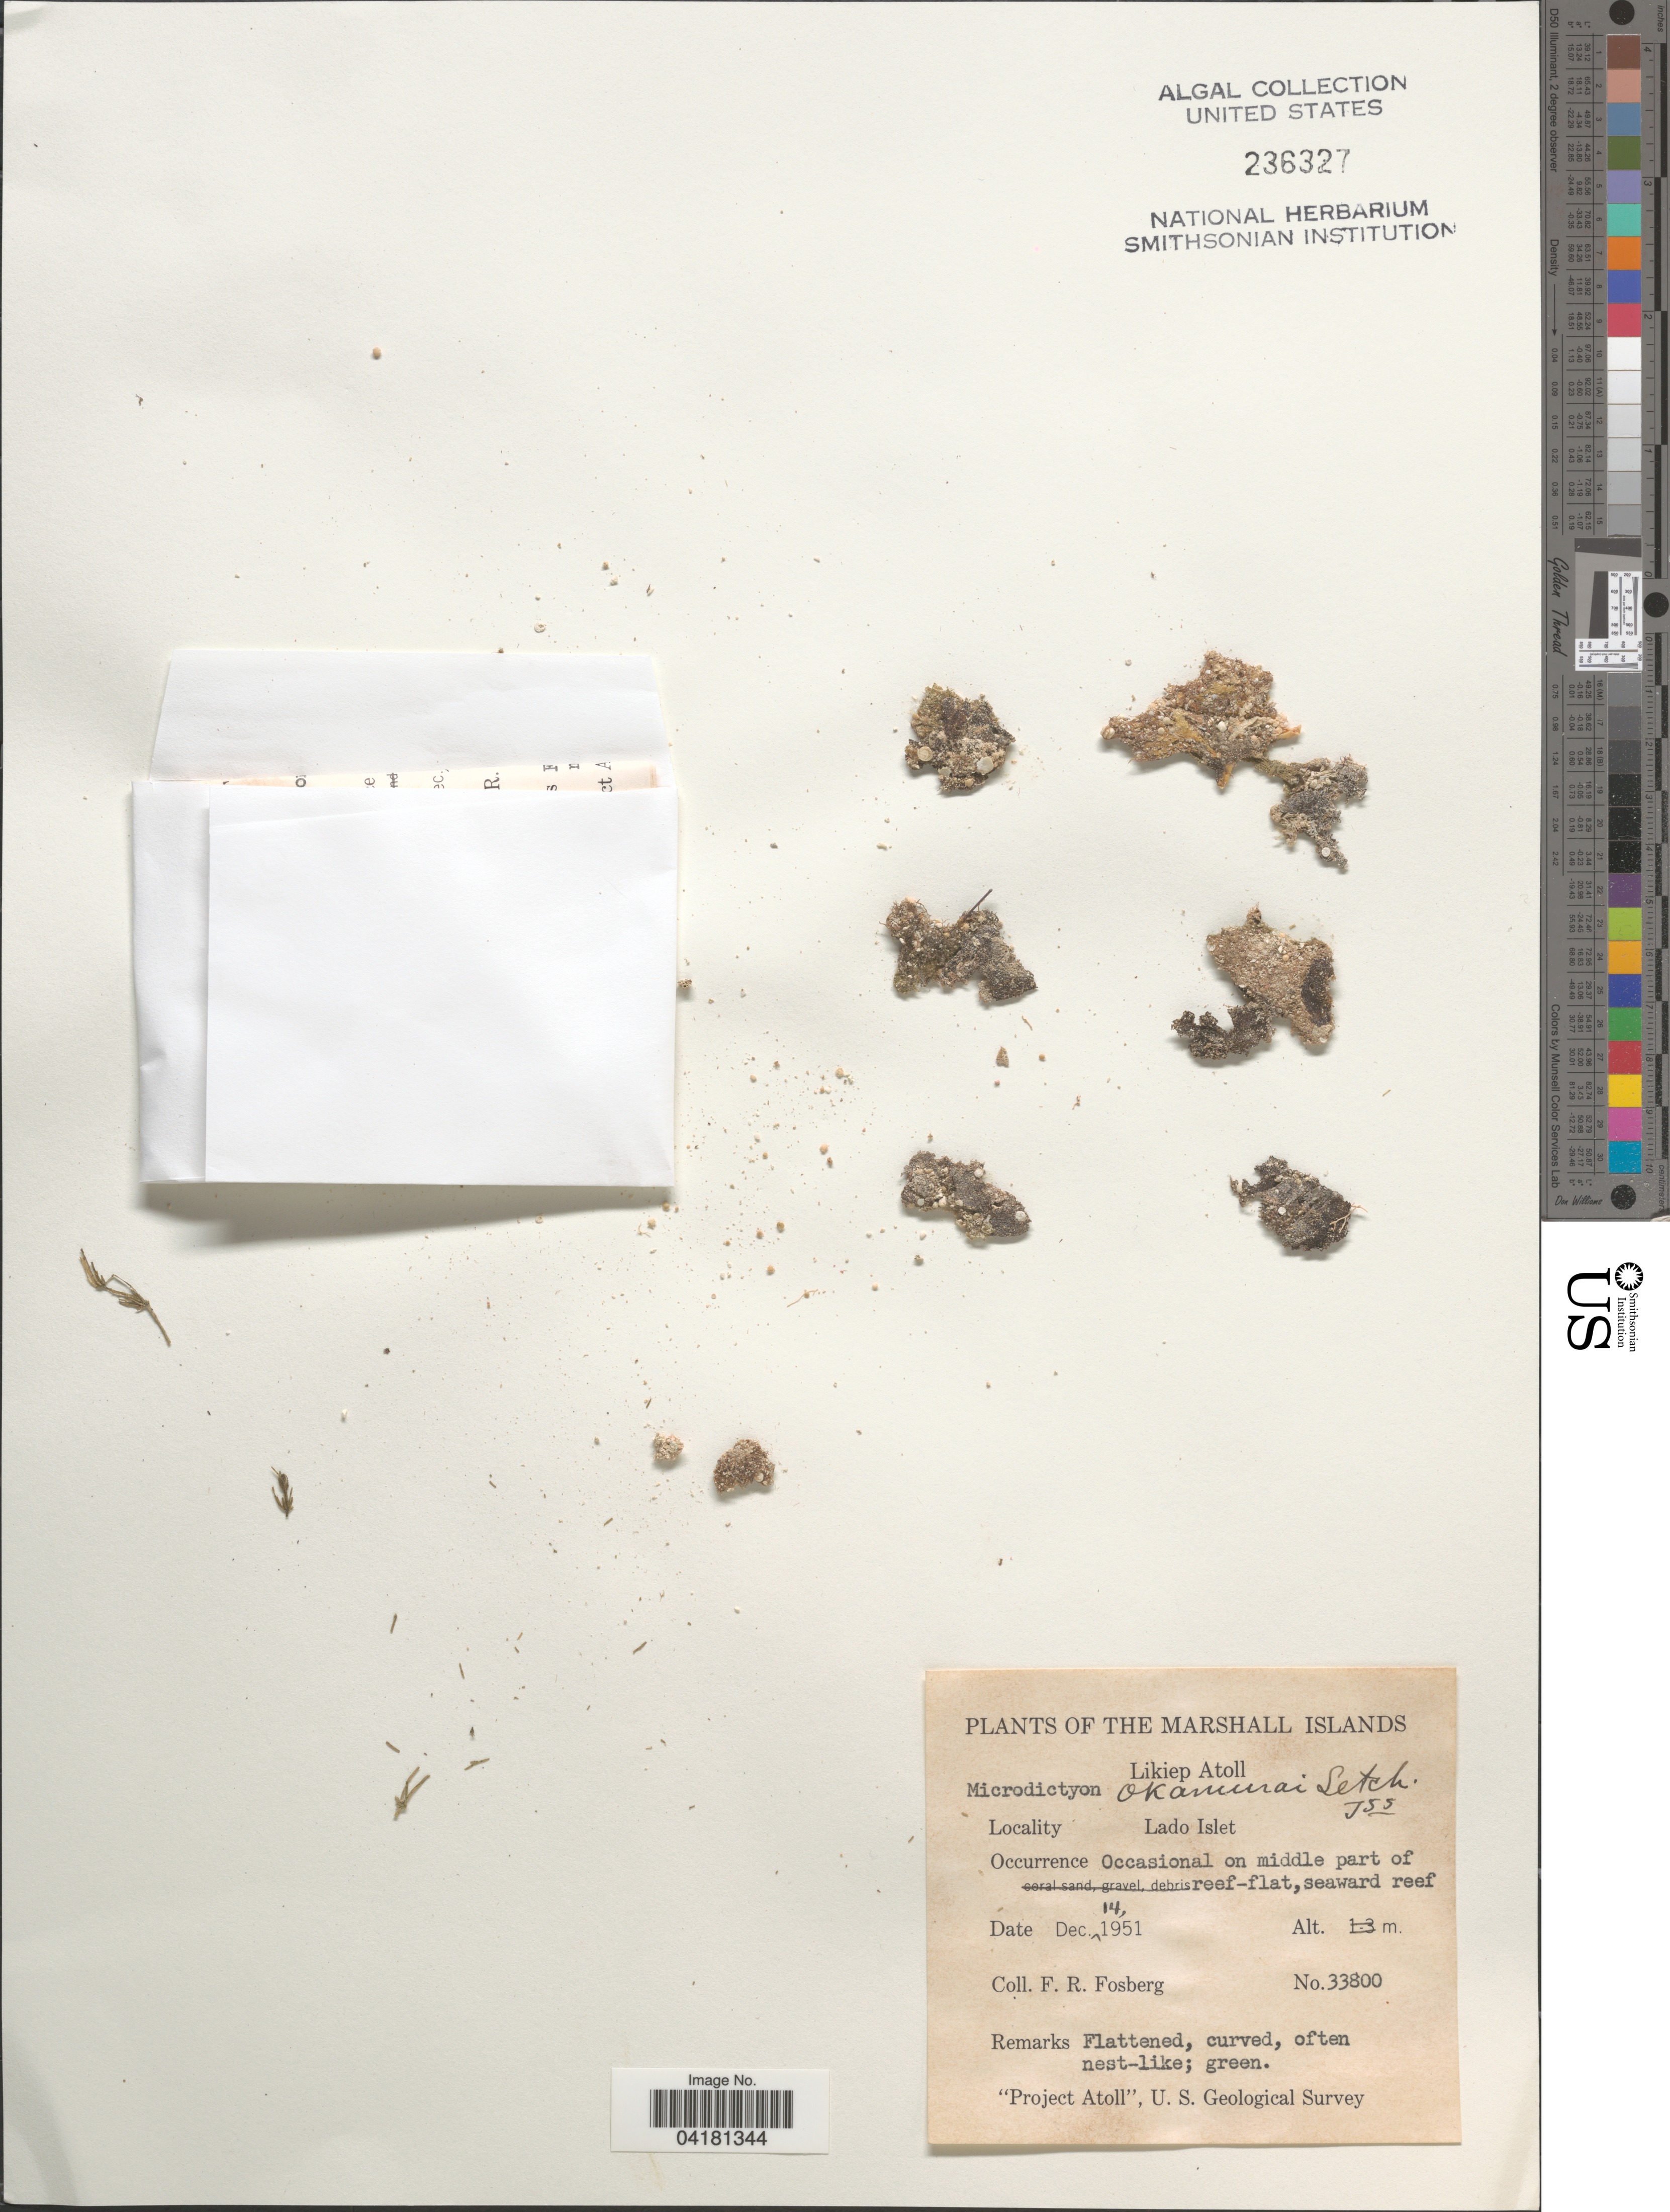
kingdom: Plantae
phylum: Chlorophyta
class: Ulvophyceae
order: Cladophorales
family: Anadyomenaceae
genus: Microdictyon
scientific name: Microdictyon okamurae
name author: Setch.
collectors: F. R. Fosberg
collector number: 33800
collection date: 1951-12-14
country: Marshall Islands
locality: Likiep Atoll. Lado Islet. "Project Atoll", U. S. Geological Survey.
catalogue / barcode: US 236327